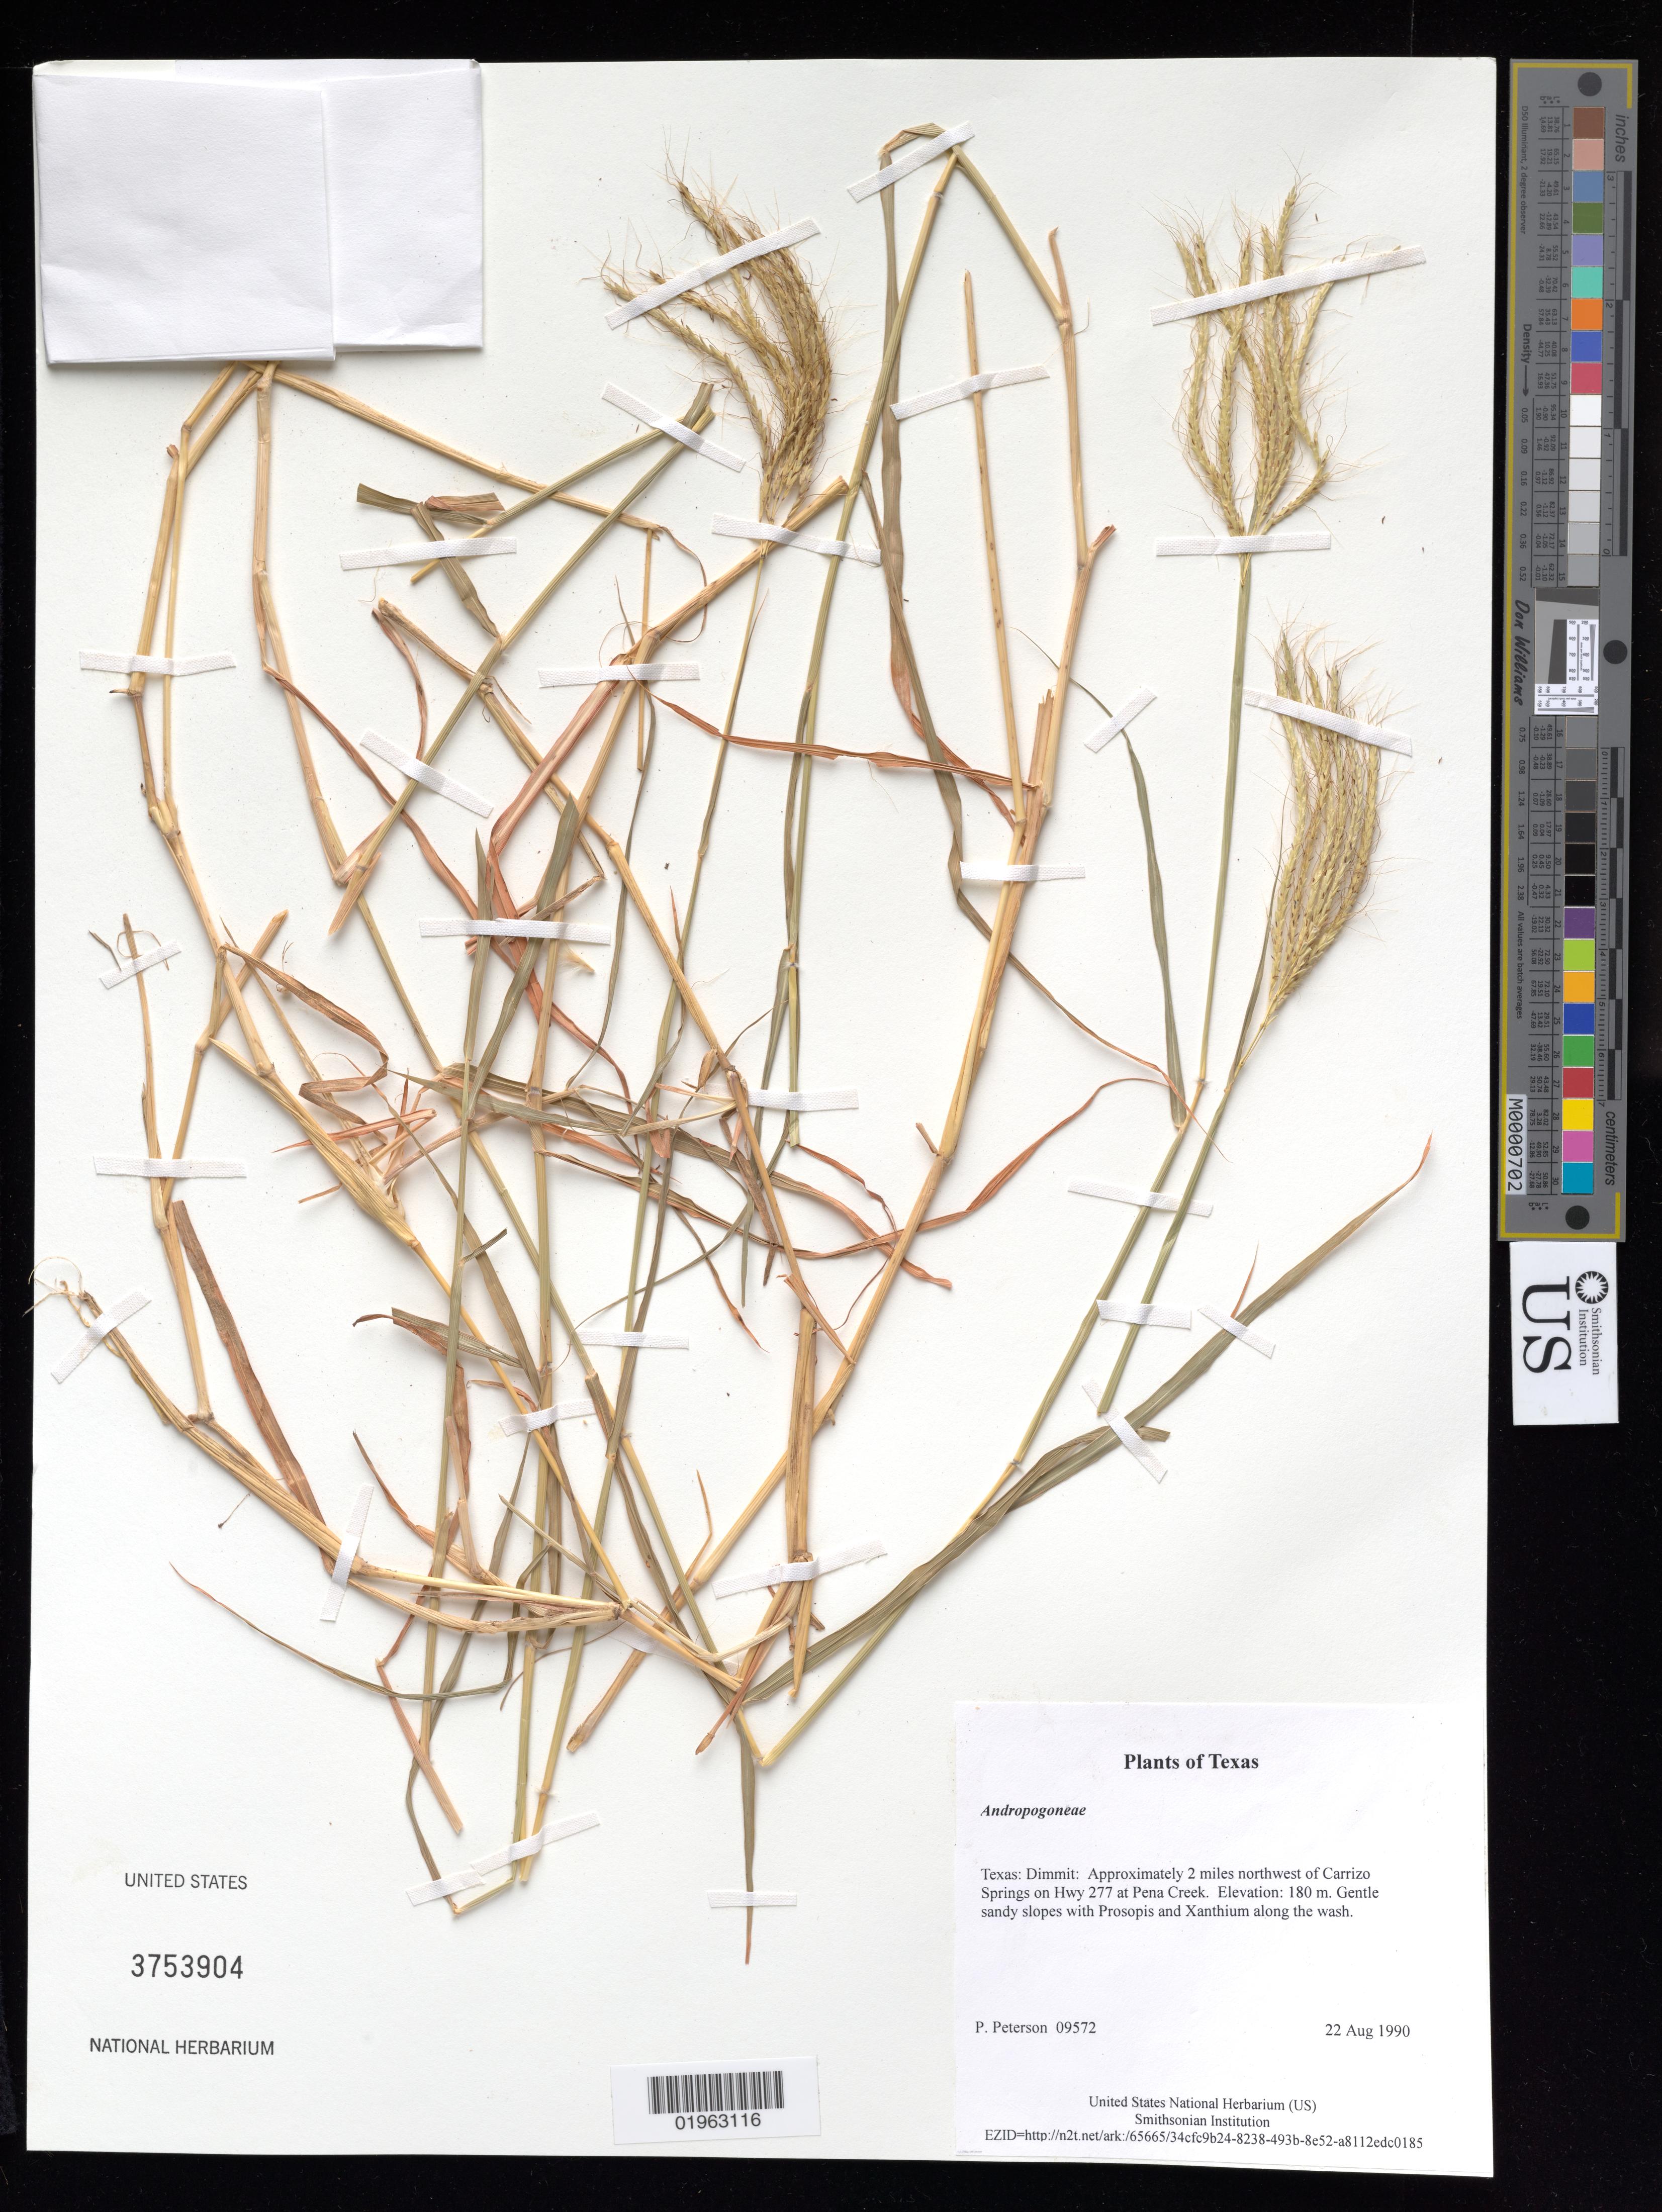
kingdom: Plantae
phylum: Tracheophyta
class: Liliopsida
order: Poales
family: Poaceae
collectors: P. M. Peterson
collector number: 09572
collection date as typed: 22 Aug 1990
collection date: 1990-08-22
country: United States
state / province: Texas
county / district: Dimmit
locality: Approximately 2 miles northwest of Carrizo Springs on Hwy 277 at Pena Creek.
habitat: Gentle sandy slopes with Prosopis and Xanthium along the wash.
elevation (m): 180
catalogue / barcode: US 3753904